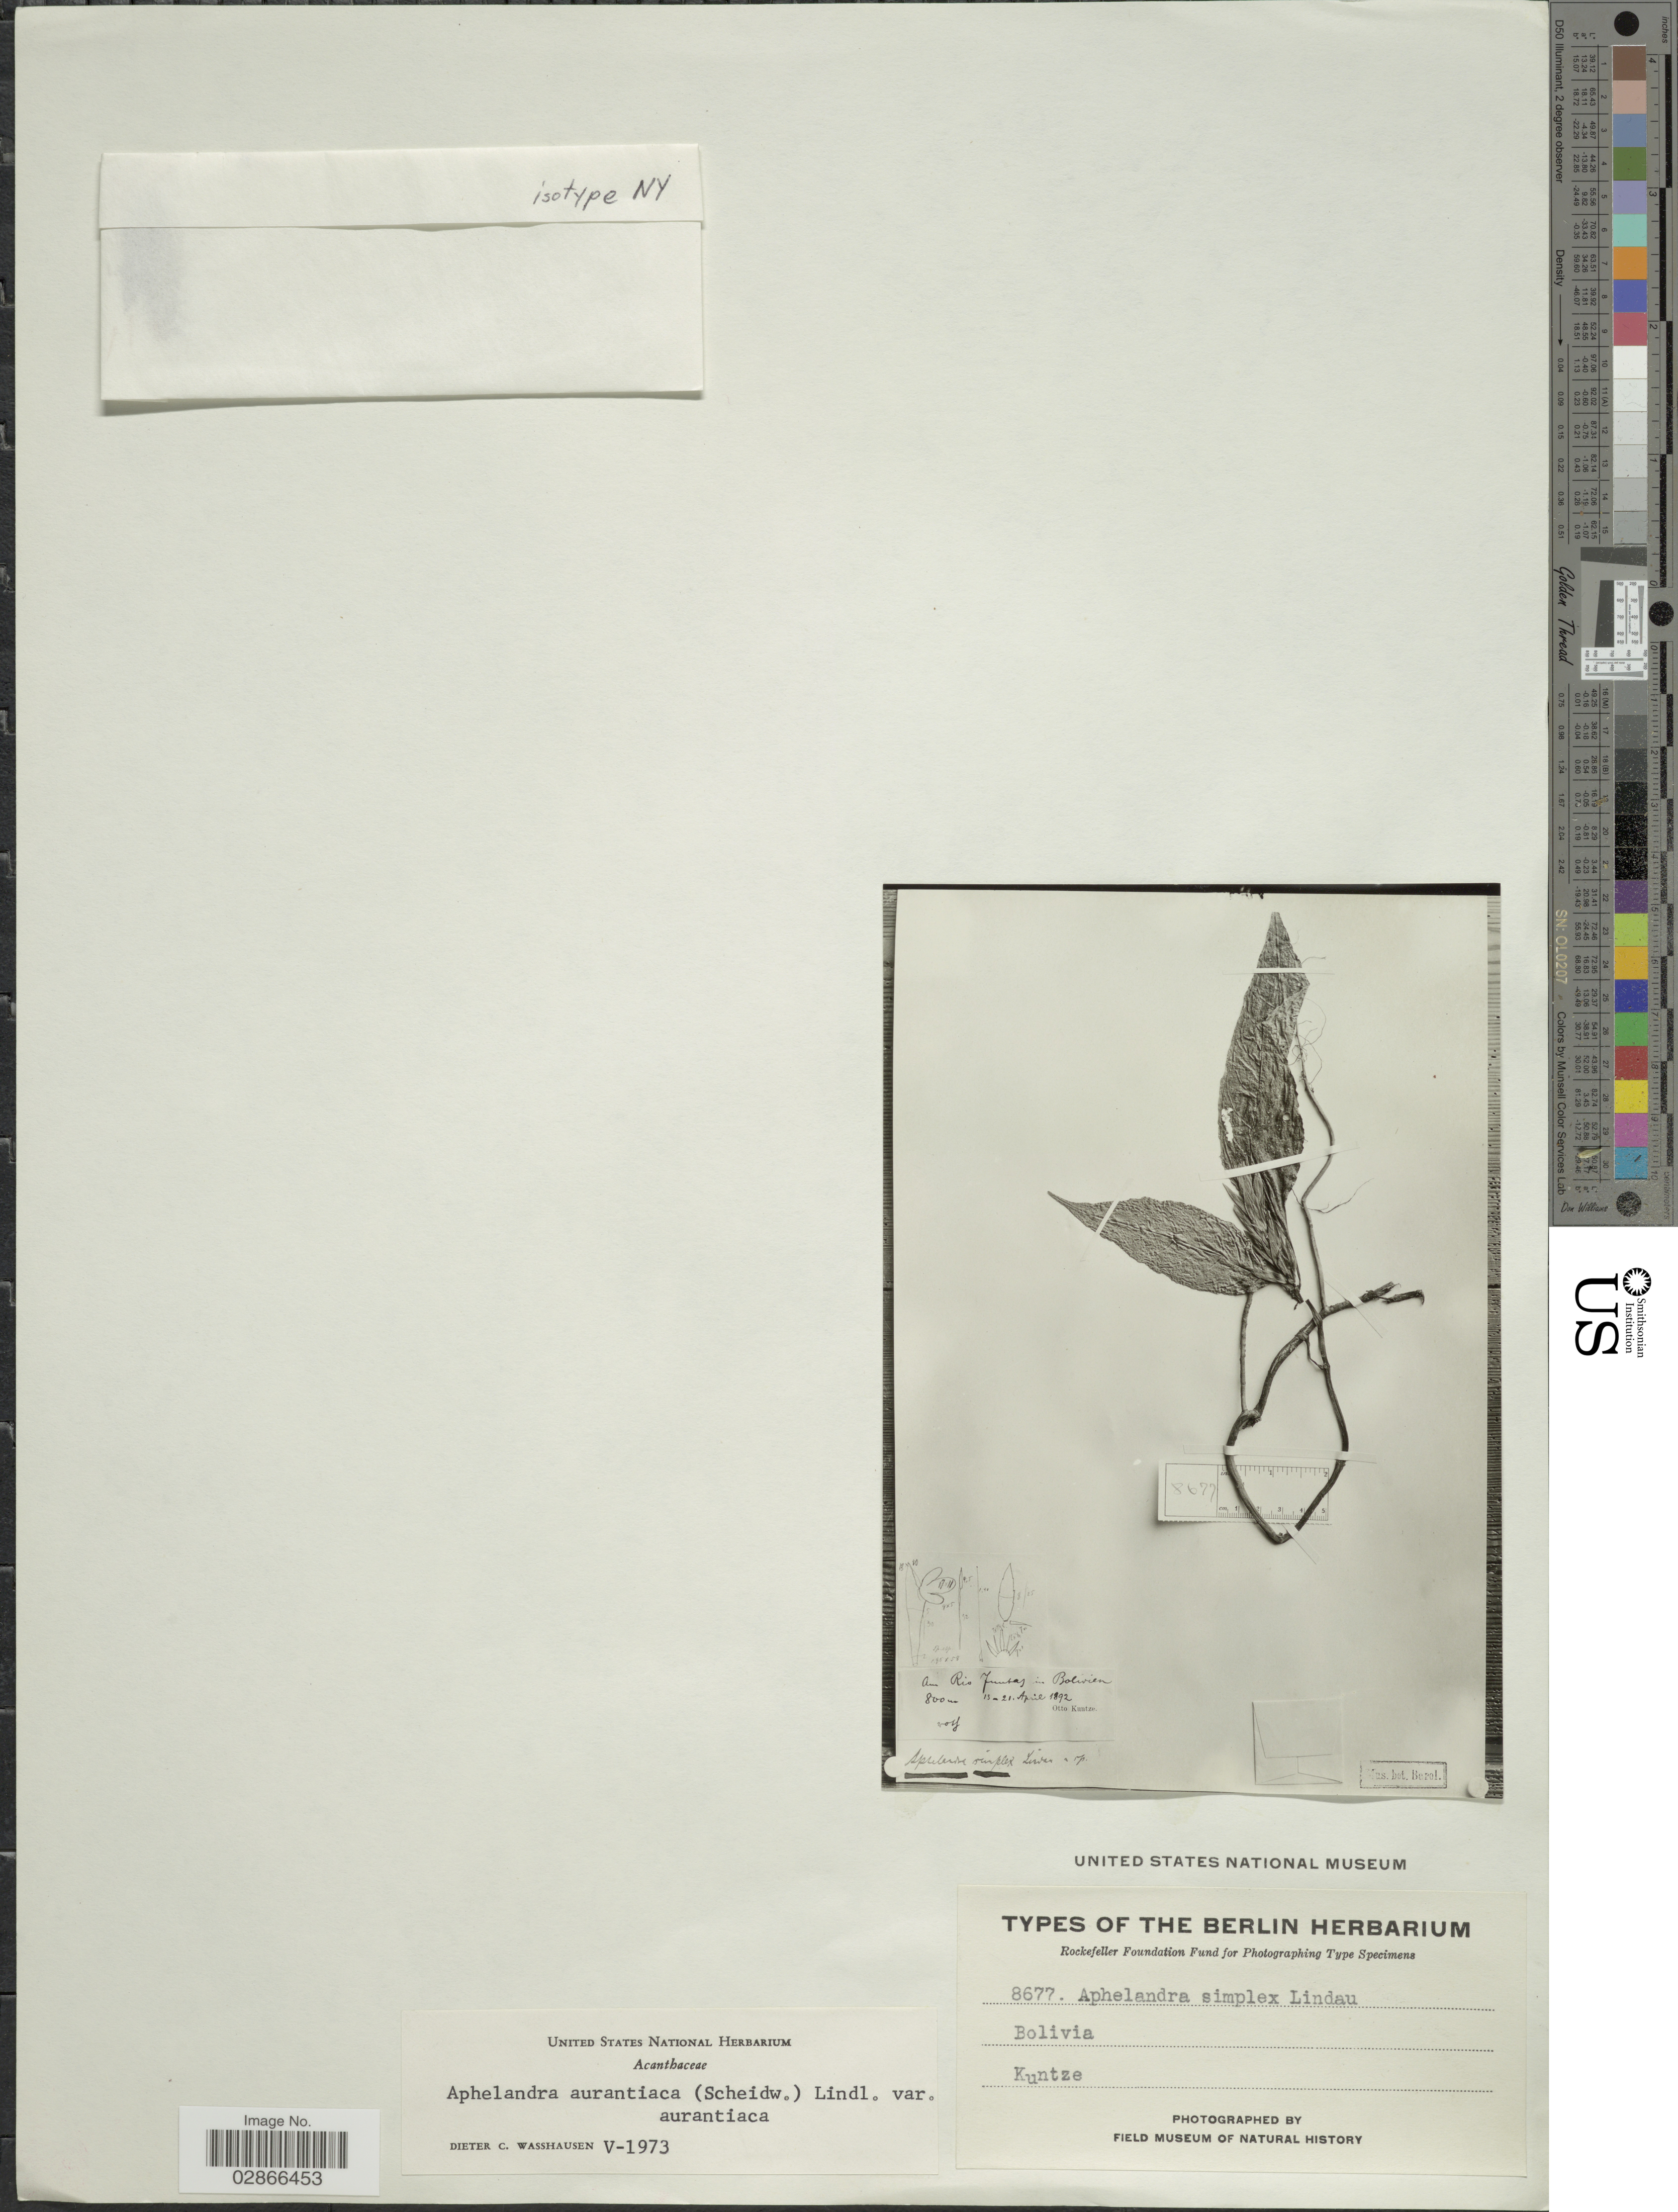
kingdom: Plantae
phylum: Tracheophyta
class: Magnoliopsida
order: Lamiales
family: Acanthaceae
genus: Aphelandra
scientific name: Aphelandra aurantiaca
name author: (Scheidw.) Lindl.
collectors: C.E.O. Kuntze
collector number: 8677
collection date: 1892-04-13/1892-04-21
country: Bolivia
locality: Am Rio Juntas.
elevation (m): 800